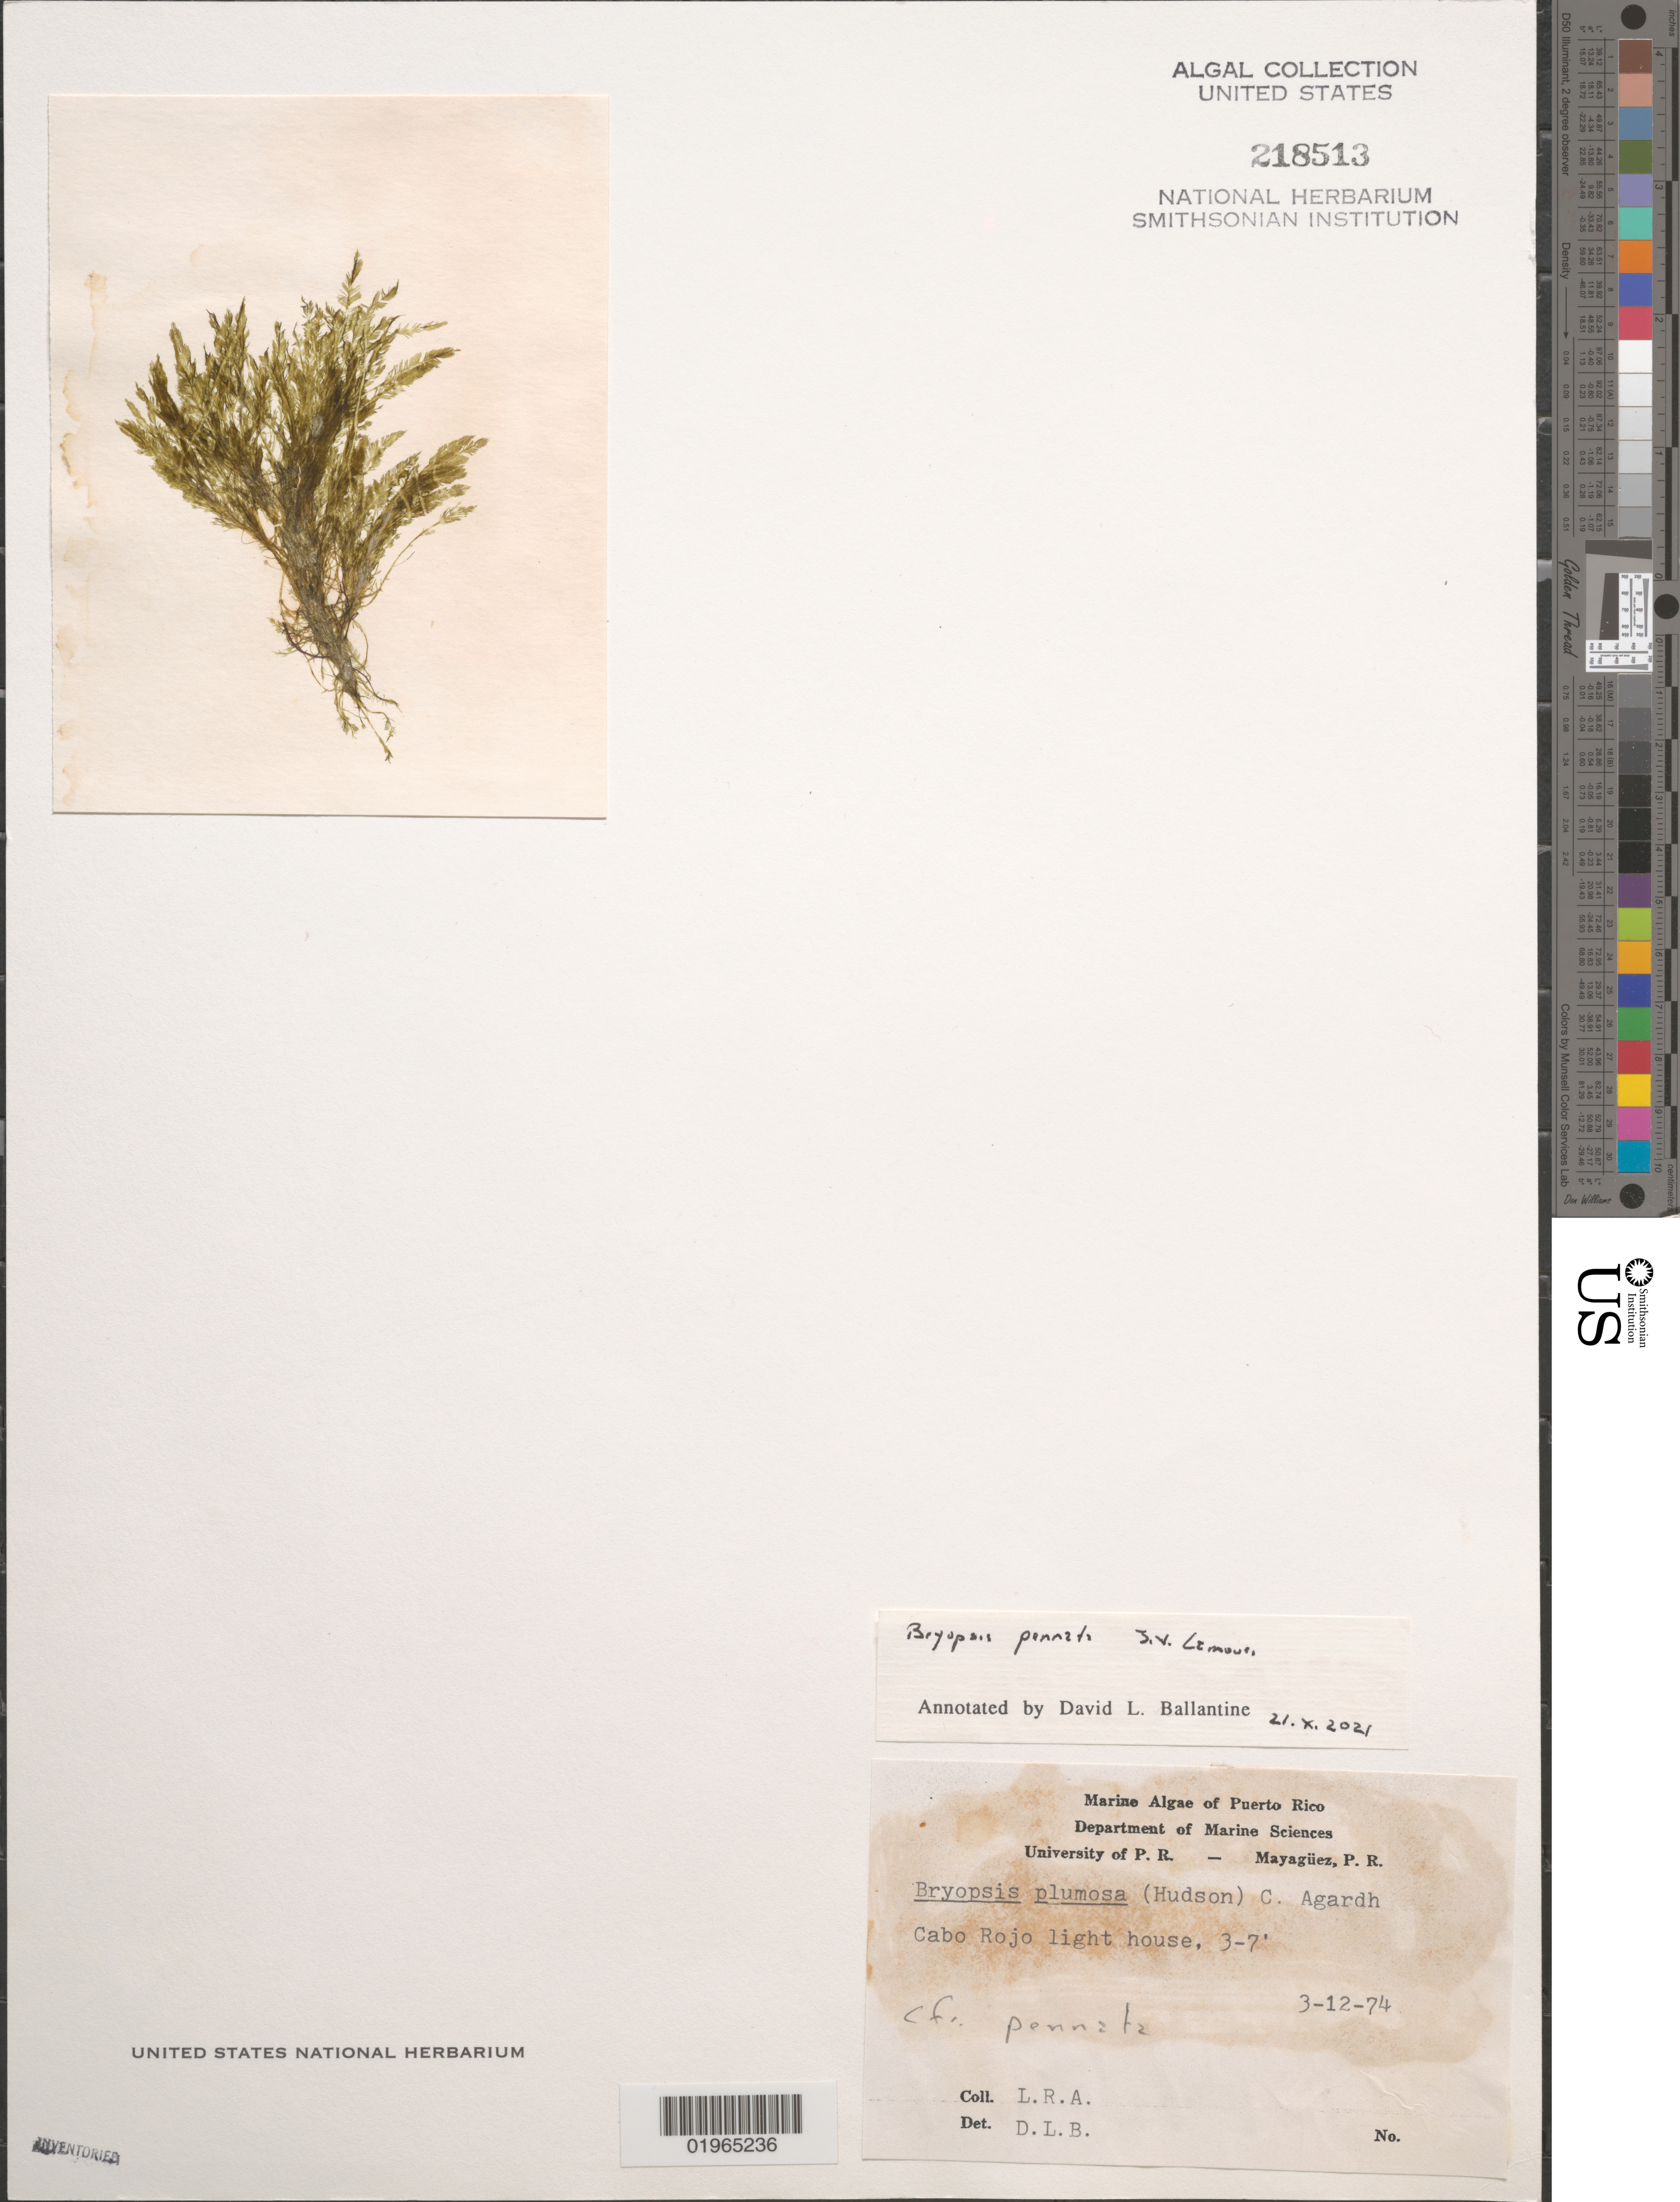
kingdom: Plantae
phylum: Chlorophyta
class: Ulvophyceae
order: Bryopsidales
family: Bryopsidaceae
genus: Bryopsis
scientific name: Bryopsis pennata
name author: J.V.Lamouroux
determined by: Ballantine, D. L.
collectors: L. Almodovar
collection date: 1974-03-12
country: Puerto Rico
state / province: Cabo Rojo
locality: Cabo Rojo light house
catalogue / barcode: US 218513